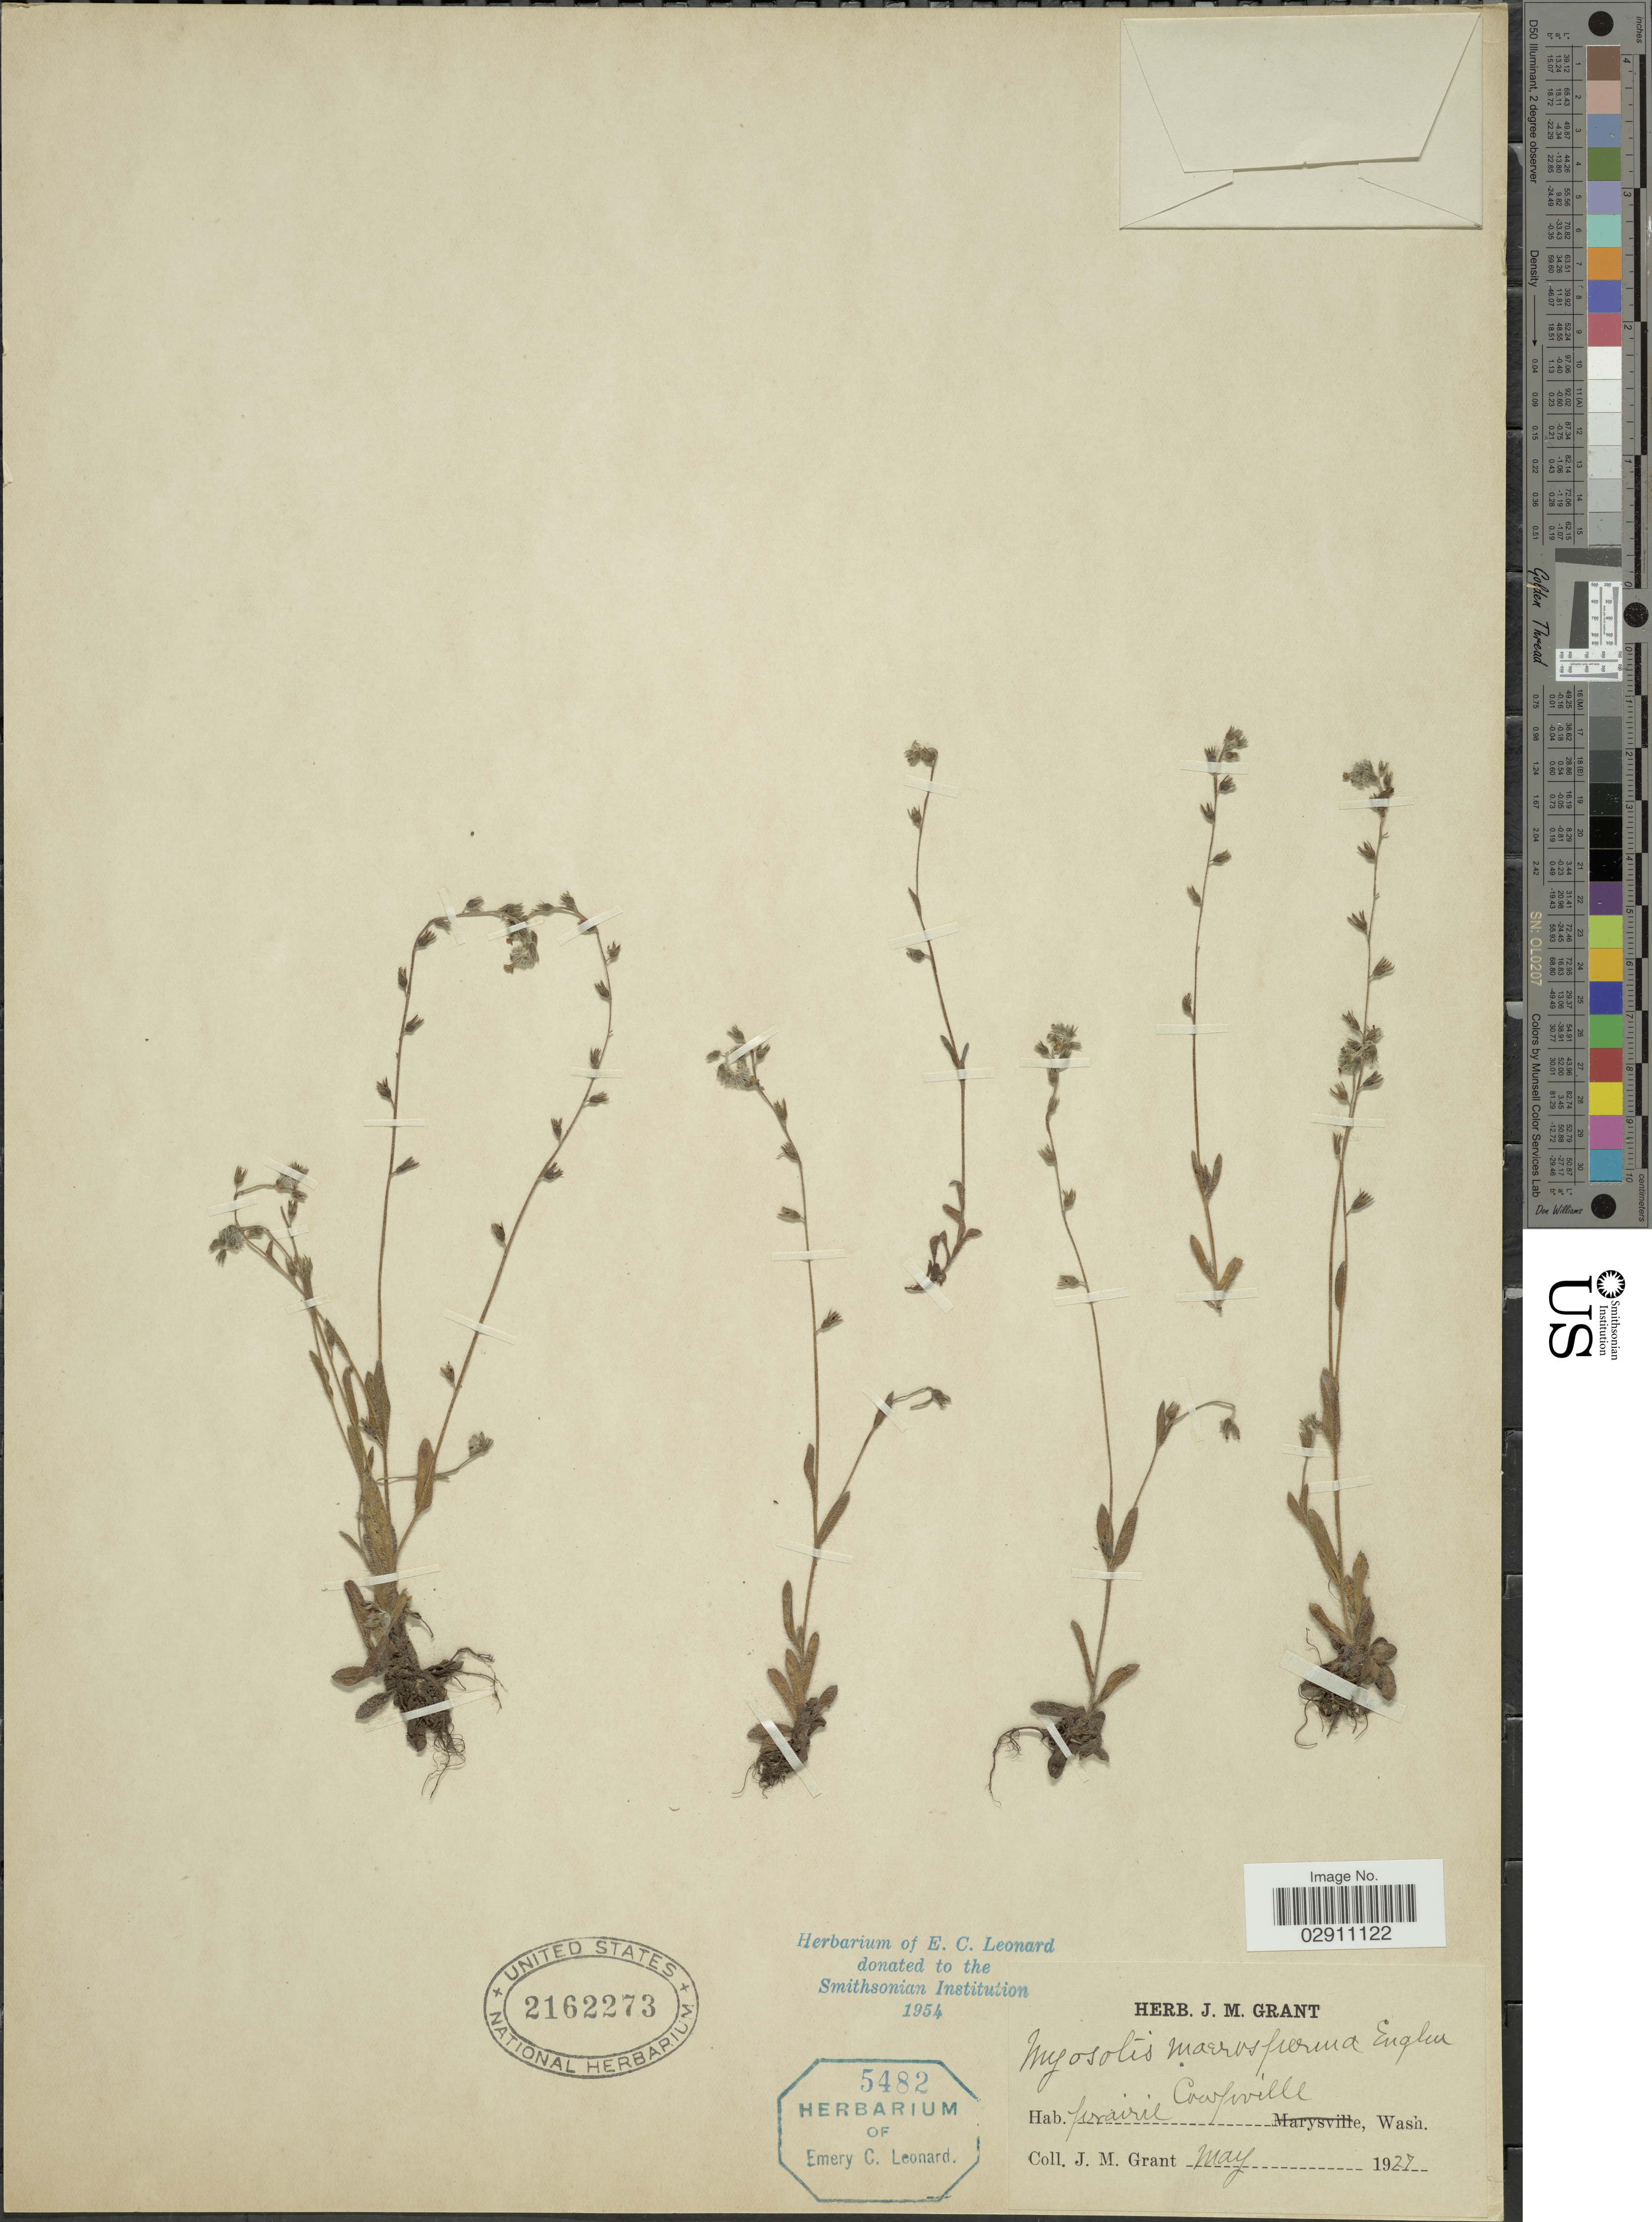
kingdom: Plantae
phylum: Tracheophyta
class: Magnoliopsida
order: Boraginales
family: Boraginaceae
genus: Myosotis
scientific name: Myosotis discolor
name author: Pers.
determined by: Goldman, Doug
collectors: J. M. Grant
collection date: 1927-05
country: United States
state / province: Washington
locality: Prairie, Coupeville.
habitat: prairie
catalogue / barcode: US 2162273